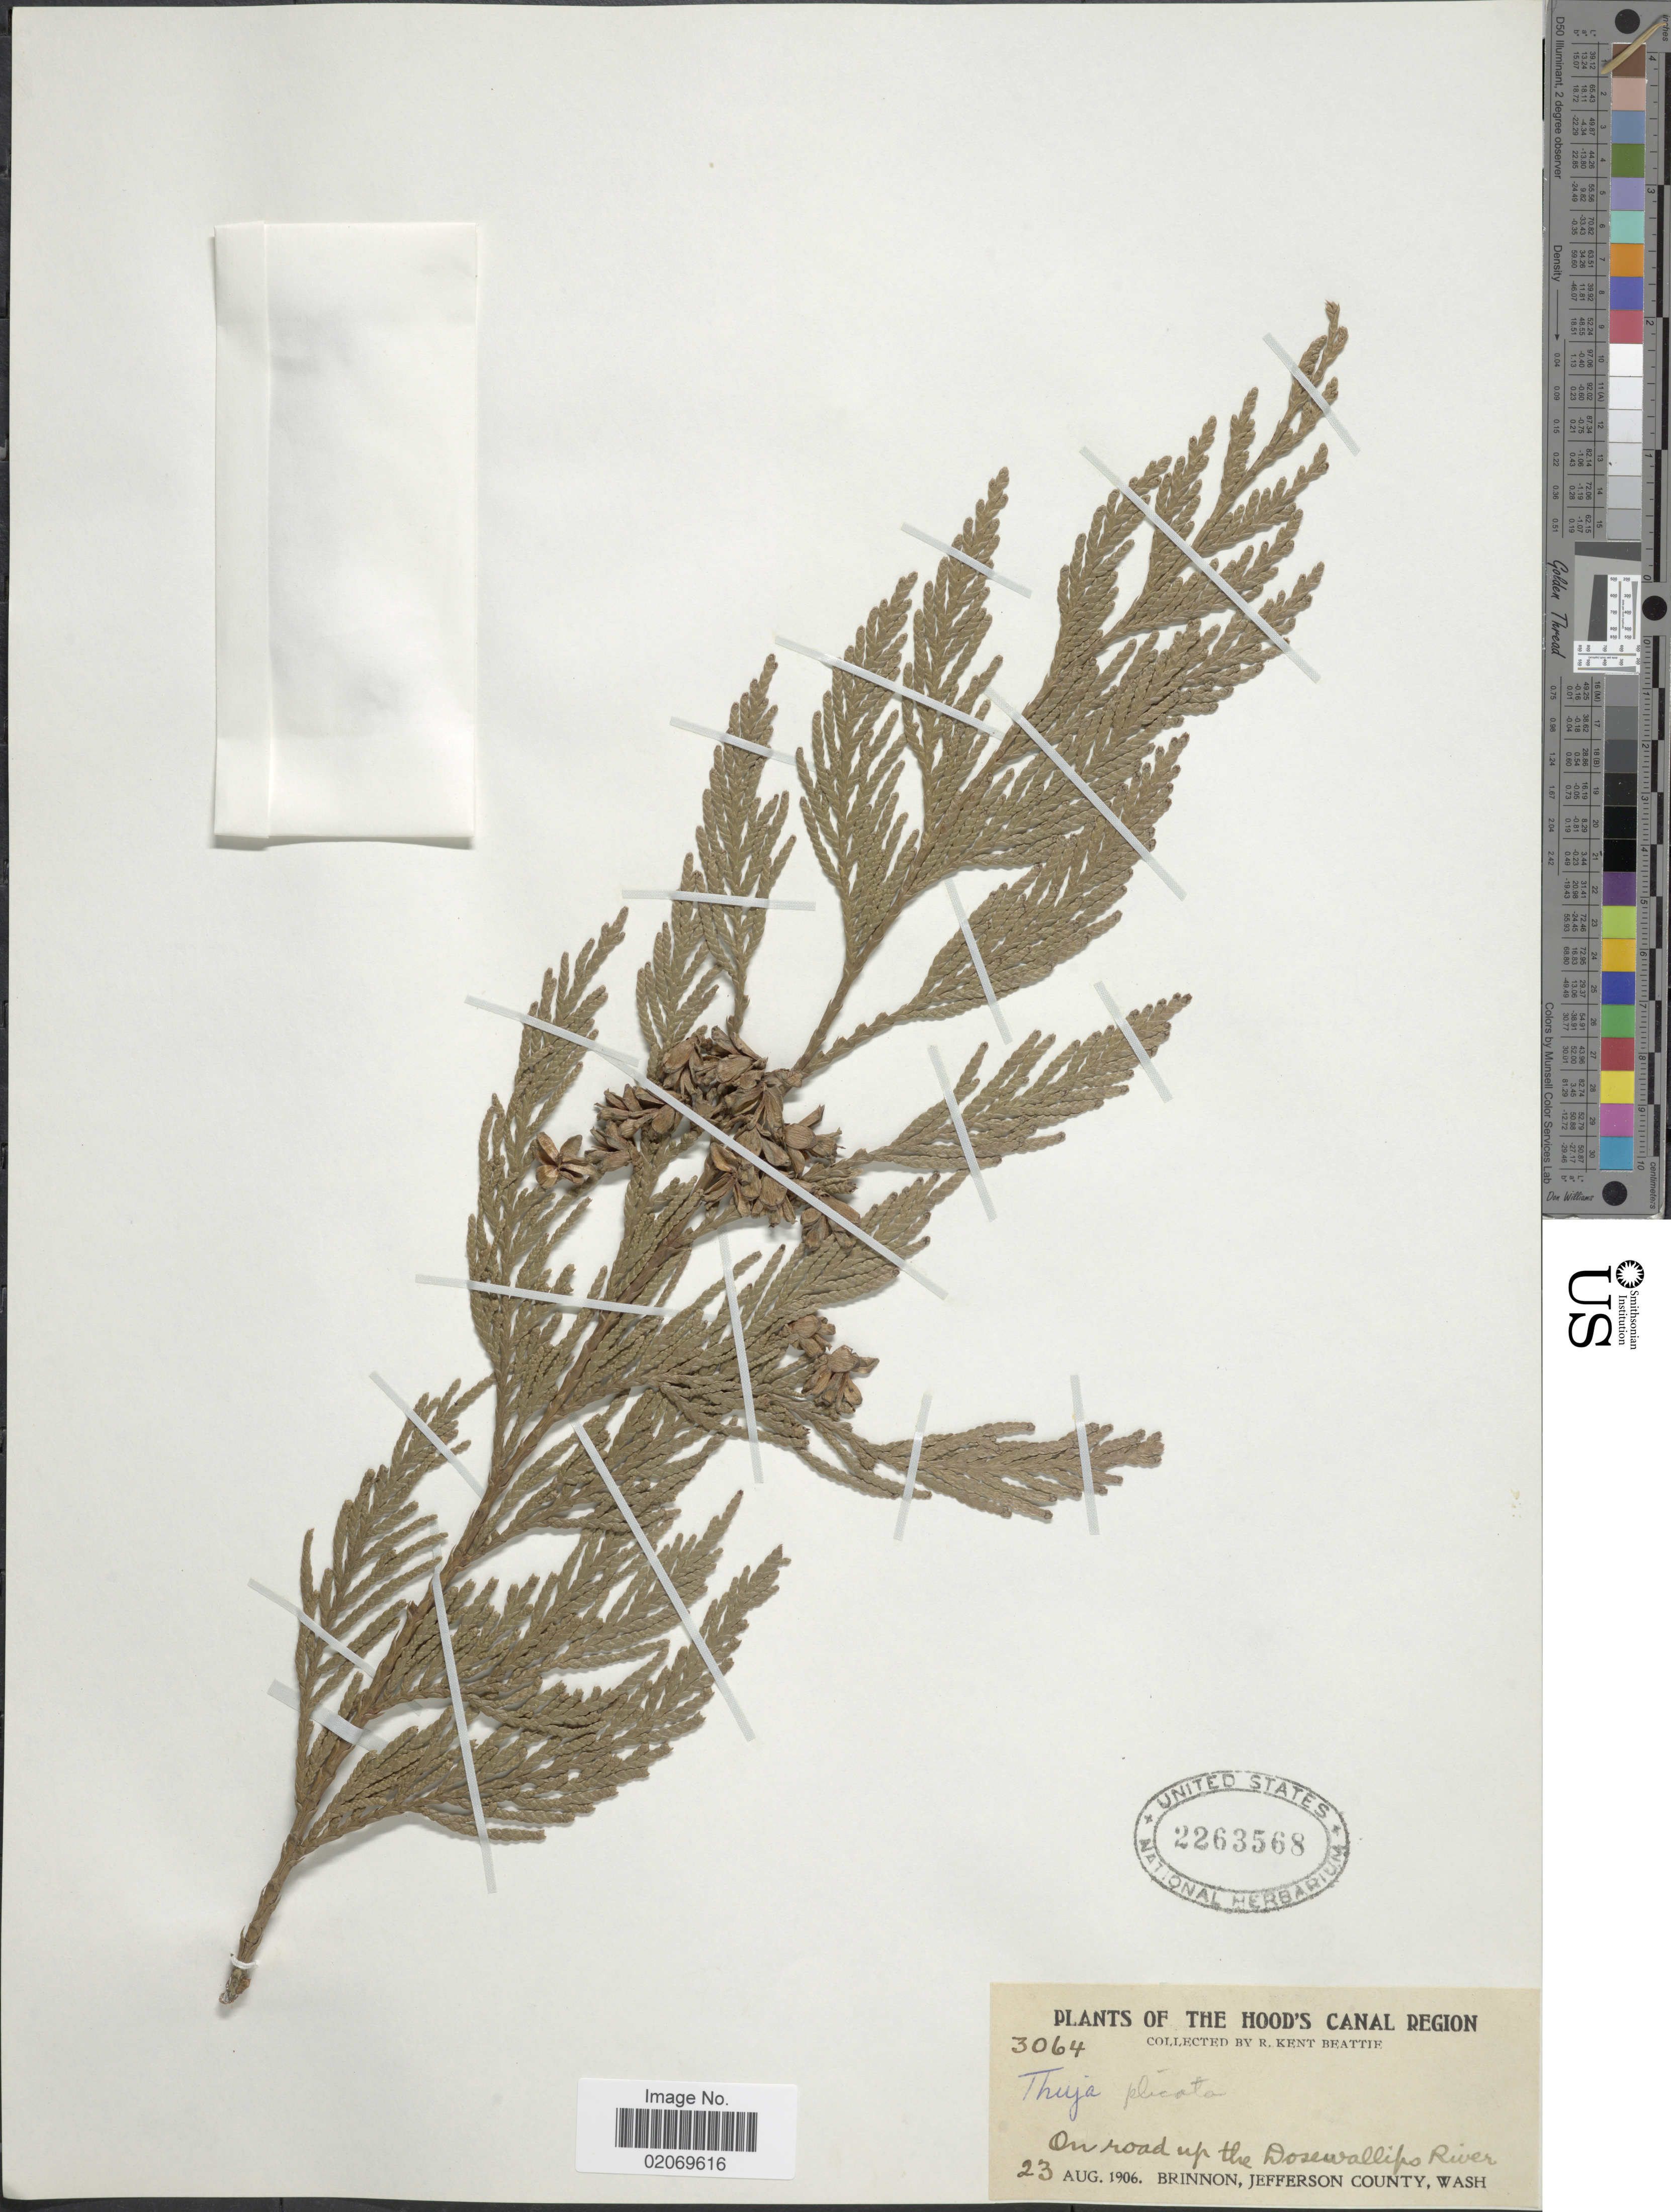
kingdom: Plantae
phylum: Tracheophyta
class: Pinopsida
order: Pinales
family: Cupressaceae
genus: Thuja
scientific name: Thuja plicata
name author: Donn & D. Don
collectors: R. K. Beattie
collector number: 3064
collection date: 1906-08-23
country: United States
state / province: Washington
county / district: Jefferson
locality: The Hood's Canal Region, On road up the Dosewallips River, Brinnon, Jefferson County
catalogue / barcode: US 2263568